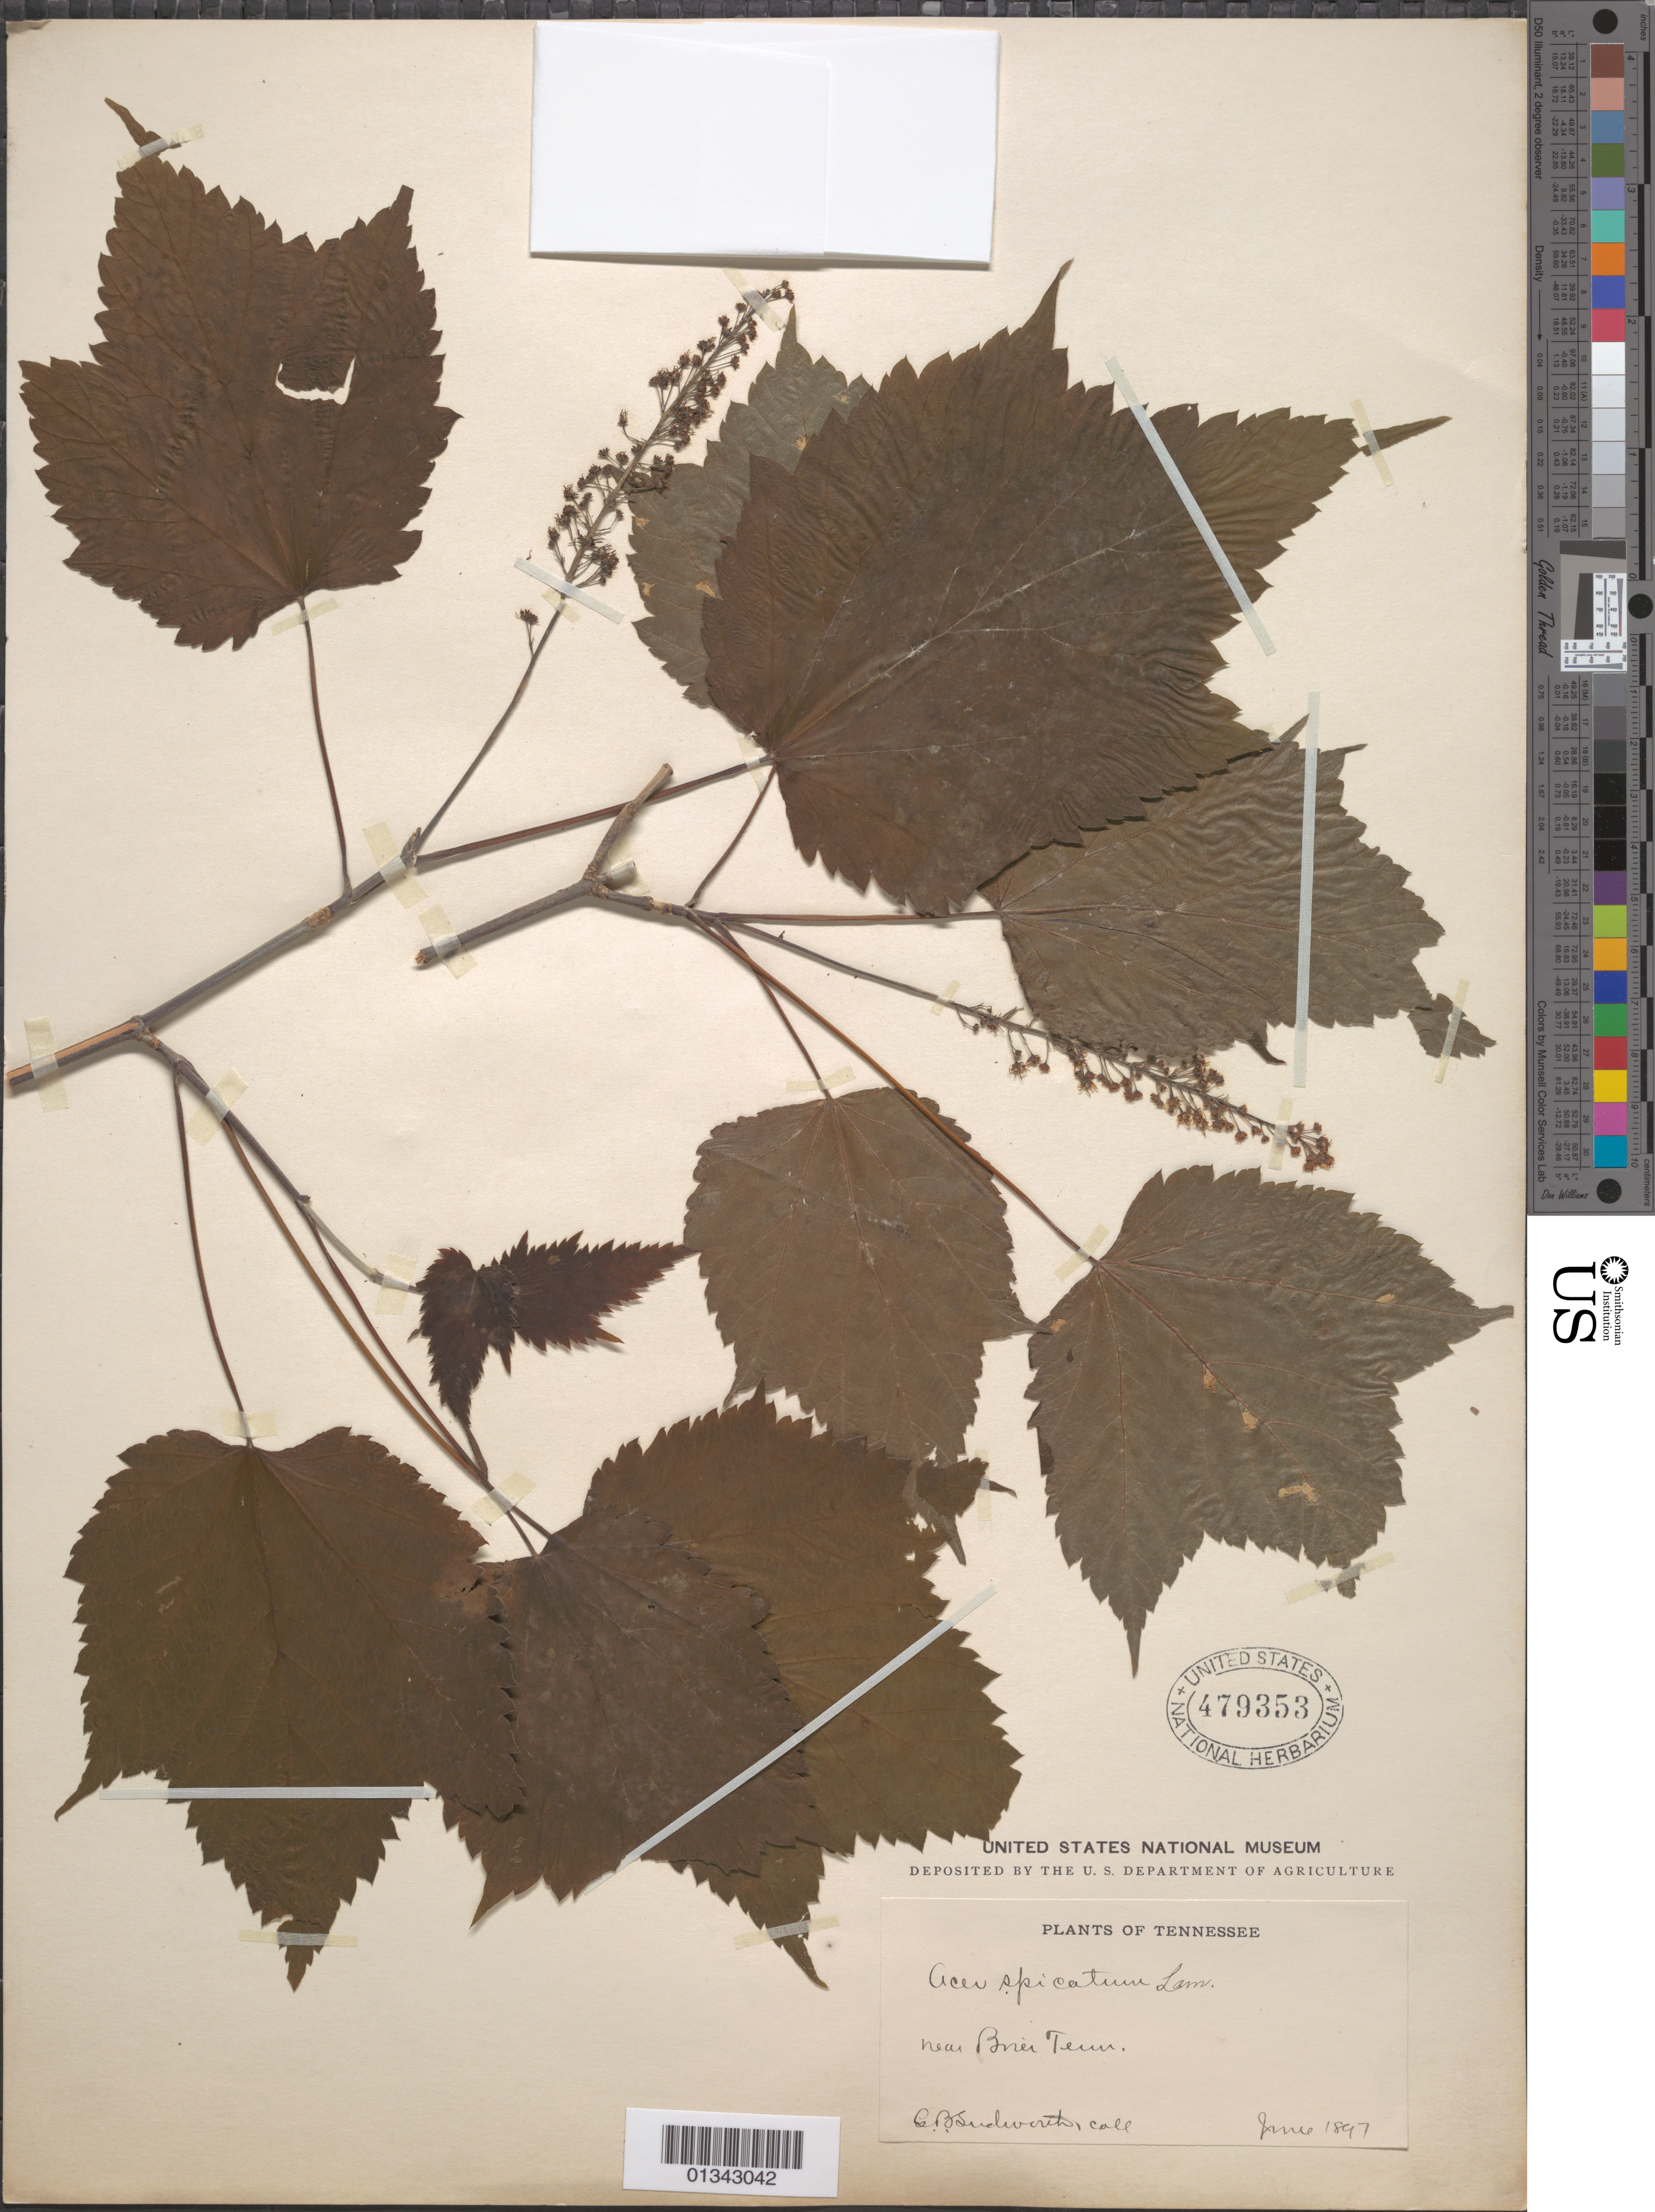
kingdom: Plantae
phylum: Tracheophyta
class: Magnoliopsida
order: Sapindales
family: Sapindaceae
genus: Acer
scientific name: Acer spicatum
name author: Lam.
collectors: G. B. Sudworth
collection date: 1897-06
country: United States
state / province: Tennessee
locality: Brier, near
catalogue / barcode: US 479353